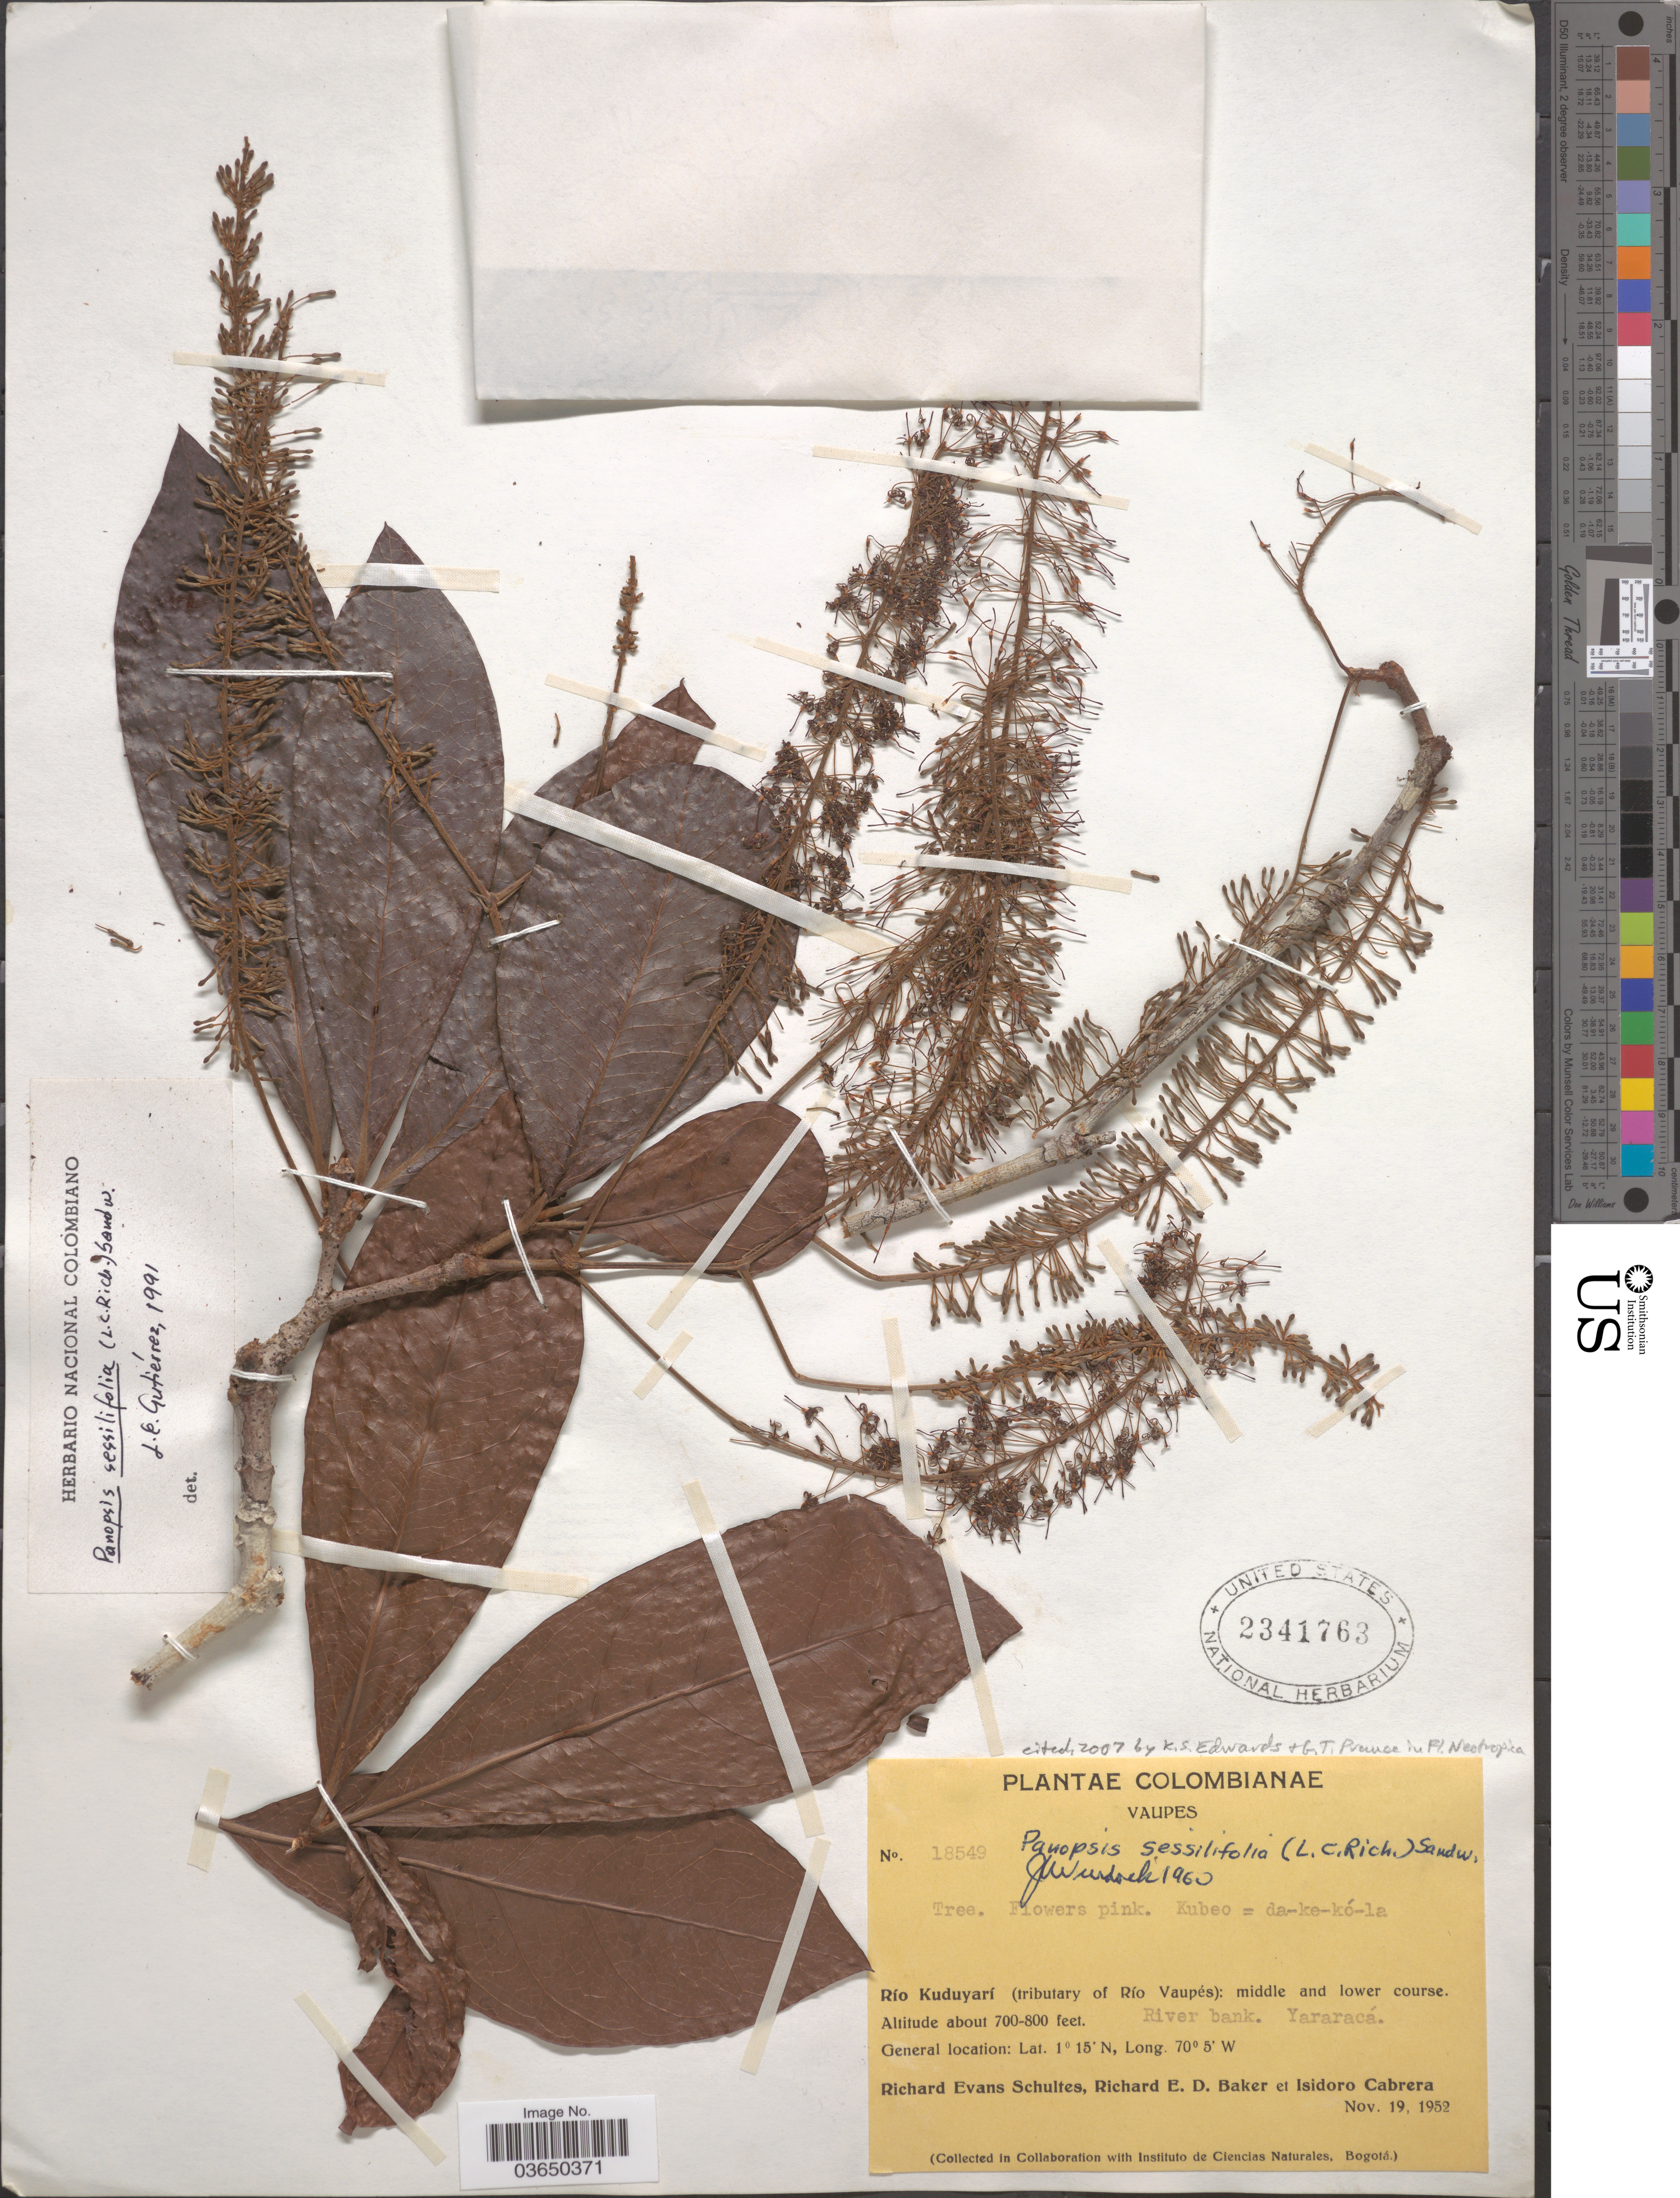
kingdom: Plantae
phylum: Tracheophyta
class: Magnoliopsida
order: Proteales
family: Proteaceae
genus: Panopsis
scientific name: Panopsis sessilifolia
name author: (Rich.) Sandwith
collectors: R. E. Schultes, R. E. D. Baker & I. Cabrera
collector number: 18549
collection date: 1952-11-19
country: Colombia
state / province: Vaupés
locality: Río Kuduyarí (tributary of Río Vaupés): middle and lower course.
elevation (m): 213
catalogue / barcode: US 2341763